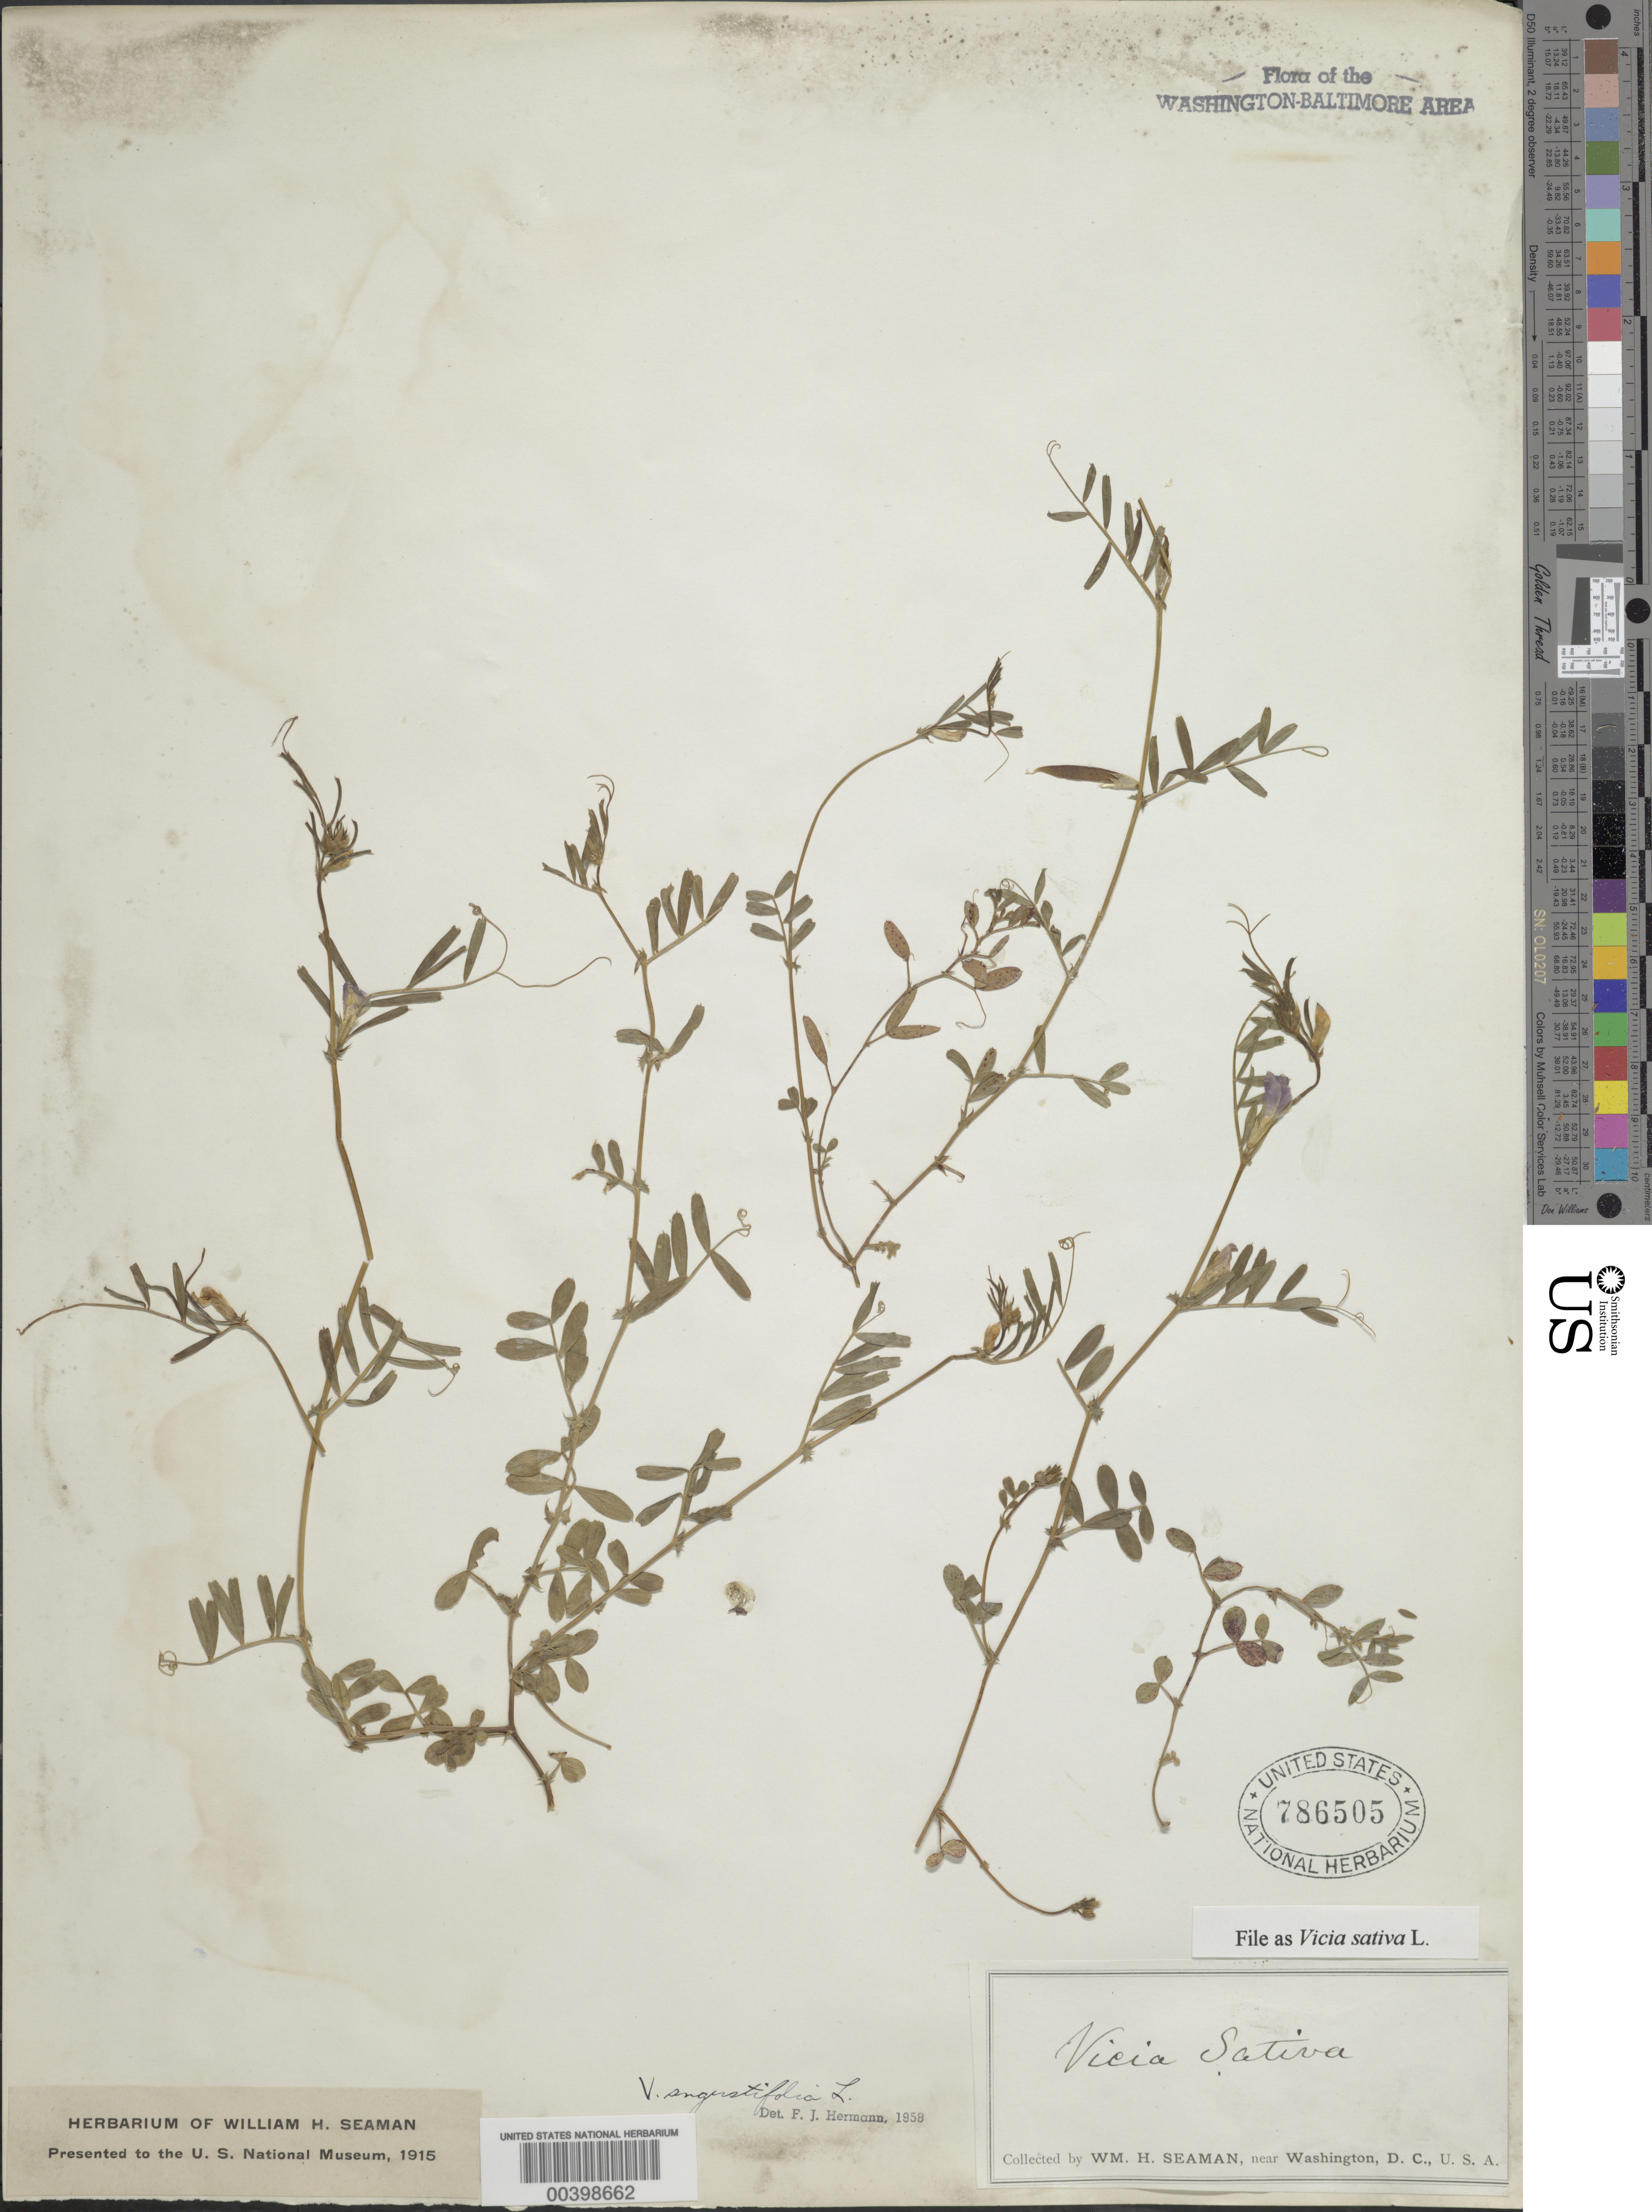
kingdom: Plantae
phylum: Tracheophyta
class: Magnoliopsida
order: Fabales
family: Fabaceae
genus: Vicia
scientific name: Vicia sativa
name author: L.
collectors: W. Seaman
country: United States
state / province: District of Columbia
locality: Near Washington DC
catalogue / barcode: US 786505